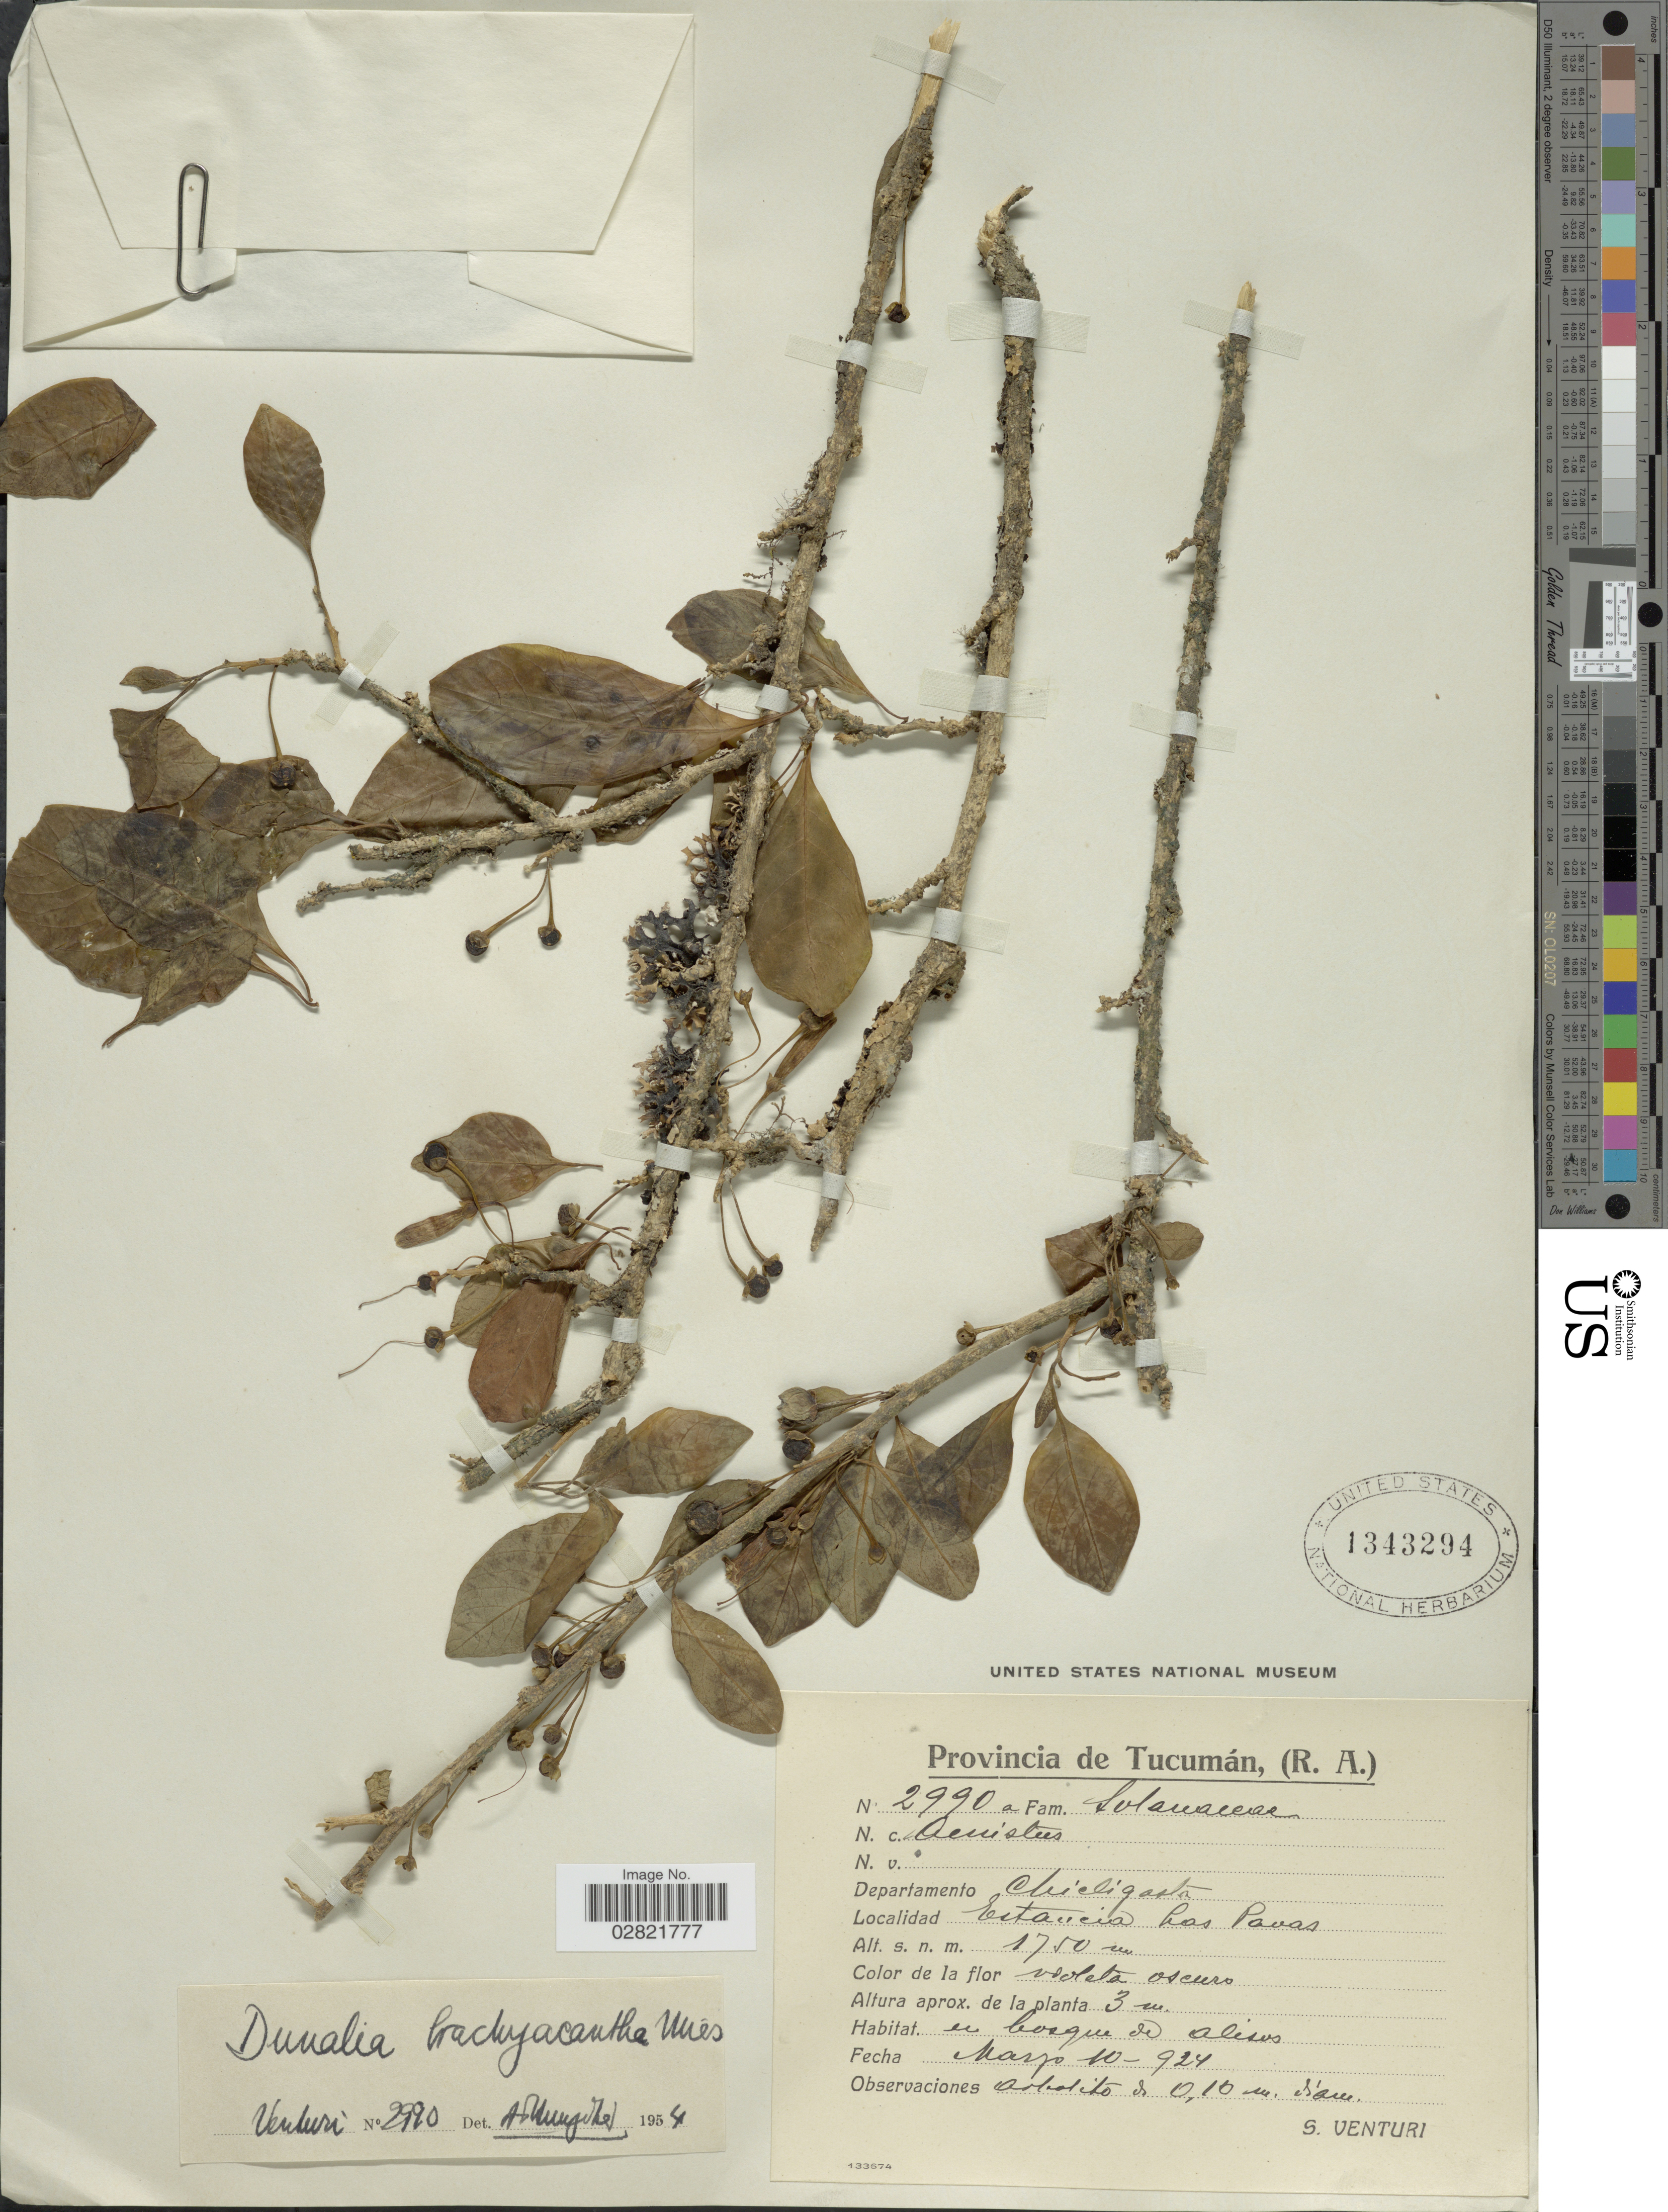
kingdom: Plantae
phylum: Tracheophyta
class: Magnoliopsida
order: Solanales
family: Solanaceae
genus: Dunalia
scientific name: Dunalia brachyacantha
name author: Miers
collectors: S. Venturi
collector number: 2990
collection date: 1924-03-10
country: Argentina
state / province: Tucuman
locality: Departamento Chicligasta, Estancia Las Pavas.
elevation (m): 1750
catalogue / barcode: US 1343294